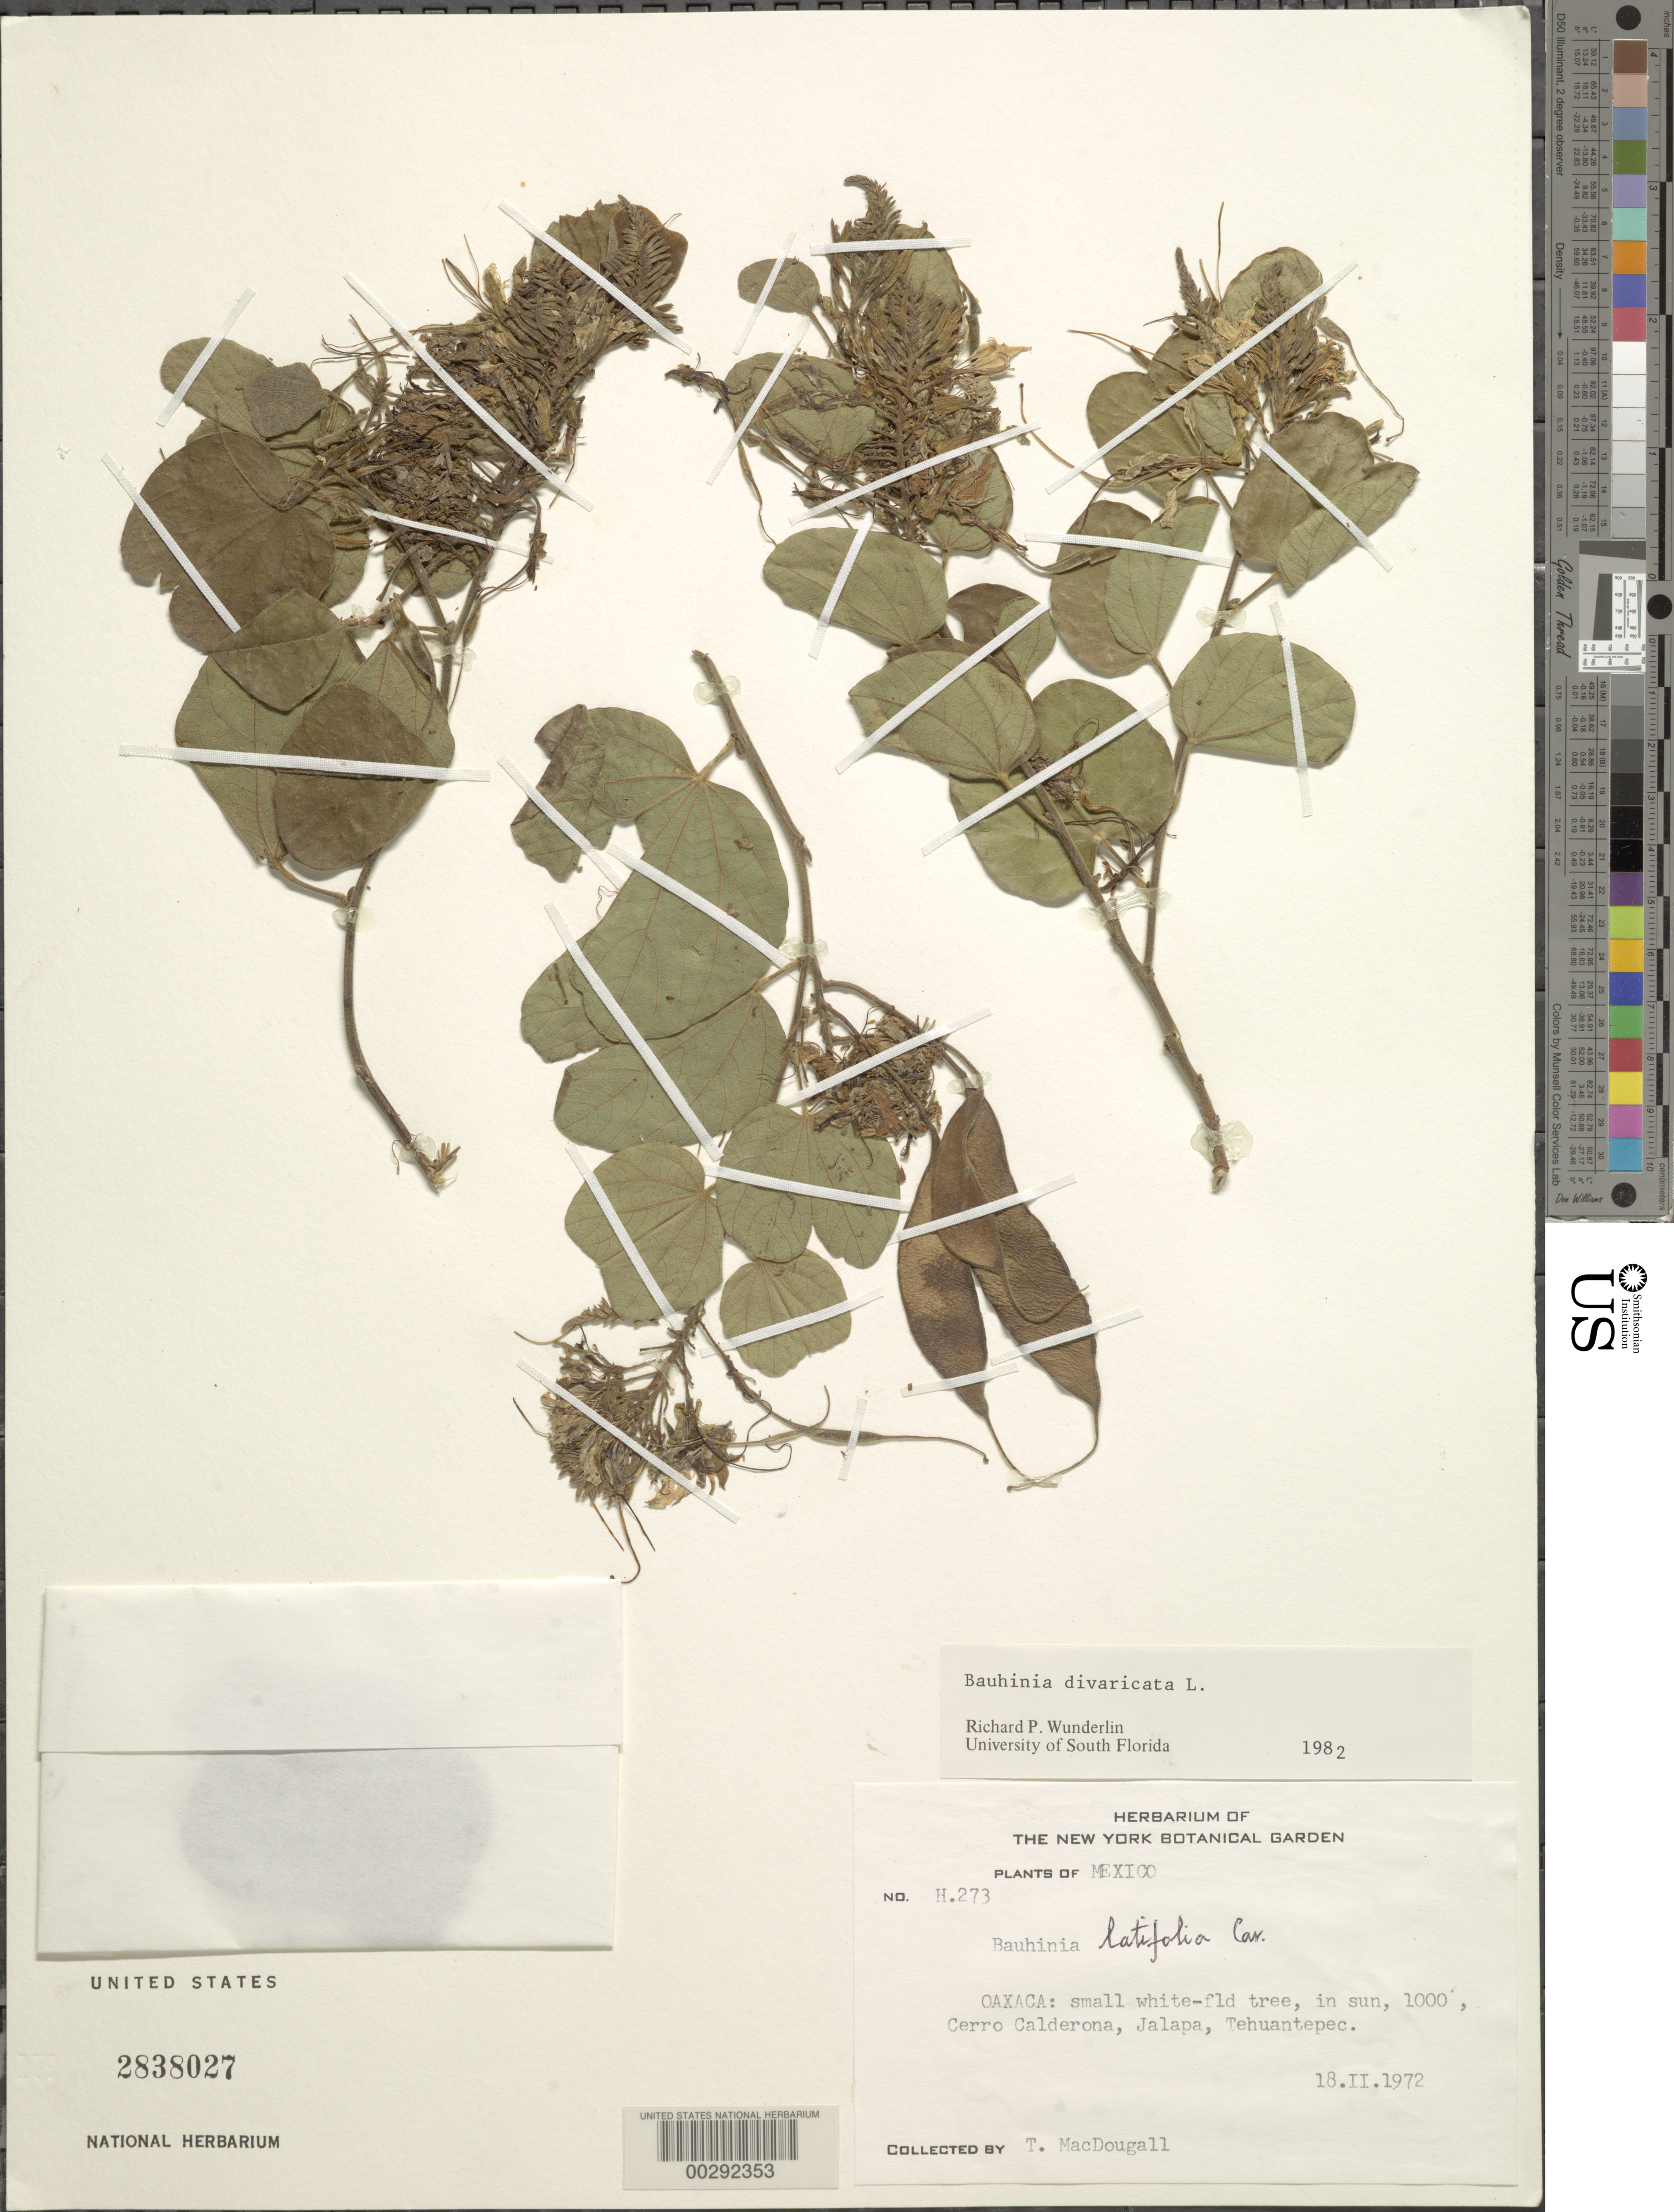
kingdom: Plantae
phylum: Tracheophyta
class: Magnoliopsida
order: Fabales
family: Fabaceae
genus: Bauhinia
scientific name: Bauhinia divaricata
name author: L.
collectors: T. Macdougall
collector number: H.273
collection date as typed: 18 Feb 1972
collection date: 1972-02-18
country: Mexico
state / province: Oaxaca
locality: Cerro calderona, jalapa, Tehuantepec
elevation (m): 305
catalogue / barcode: US 2838027